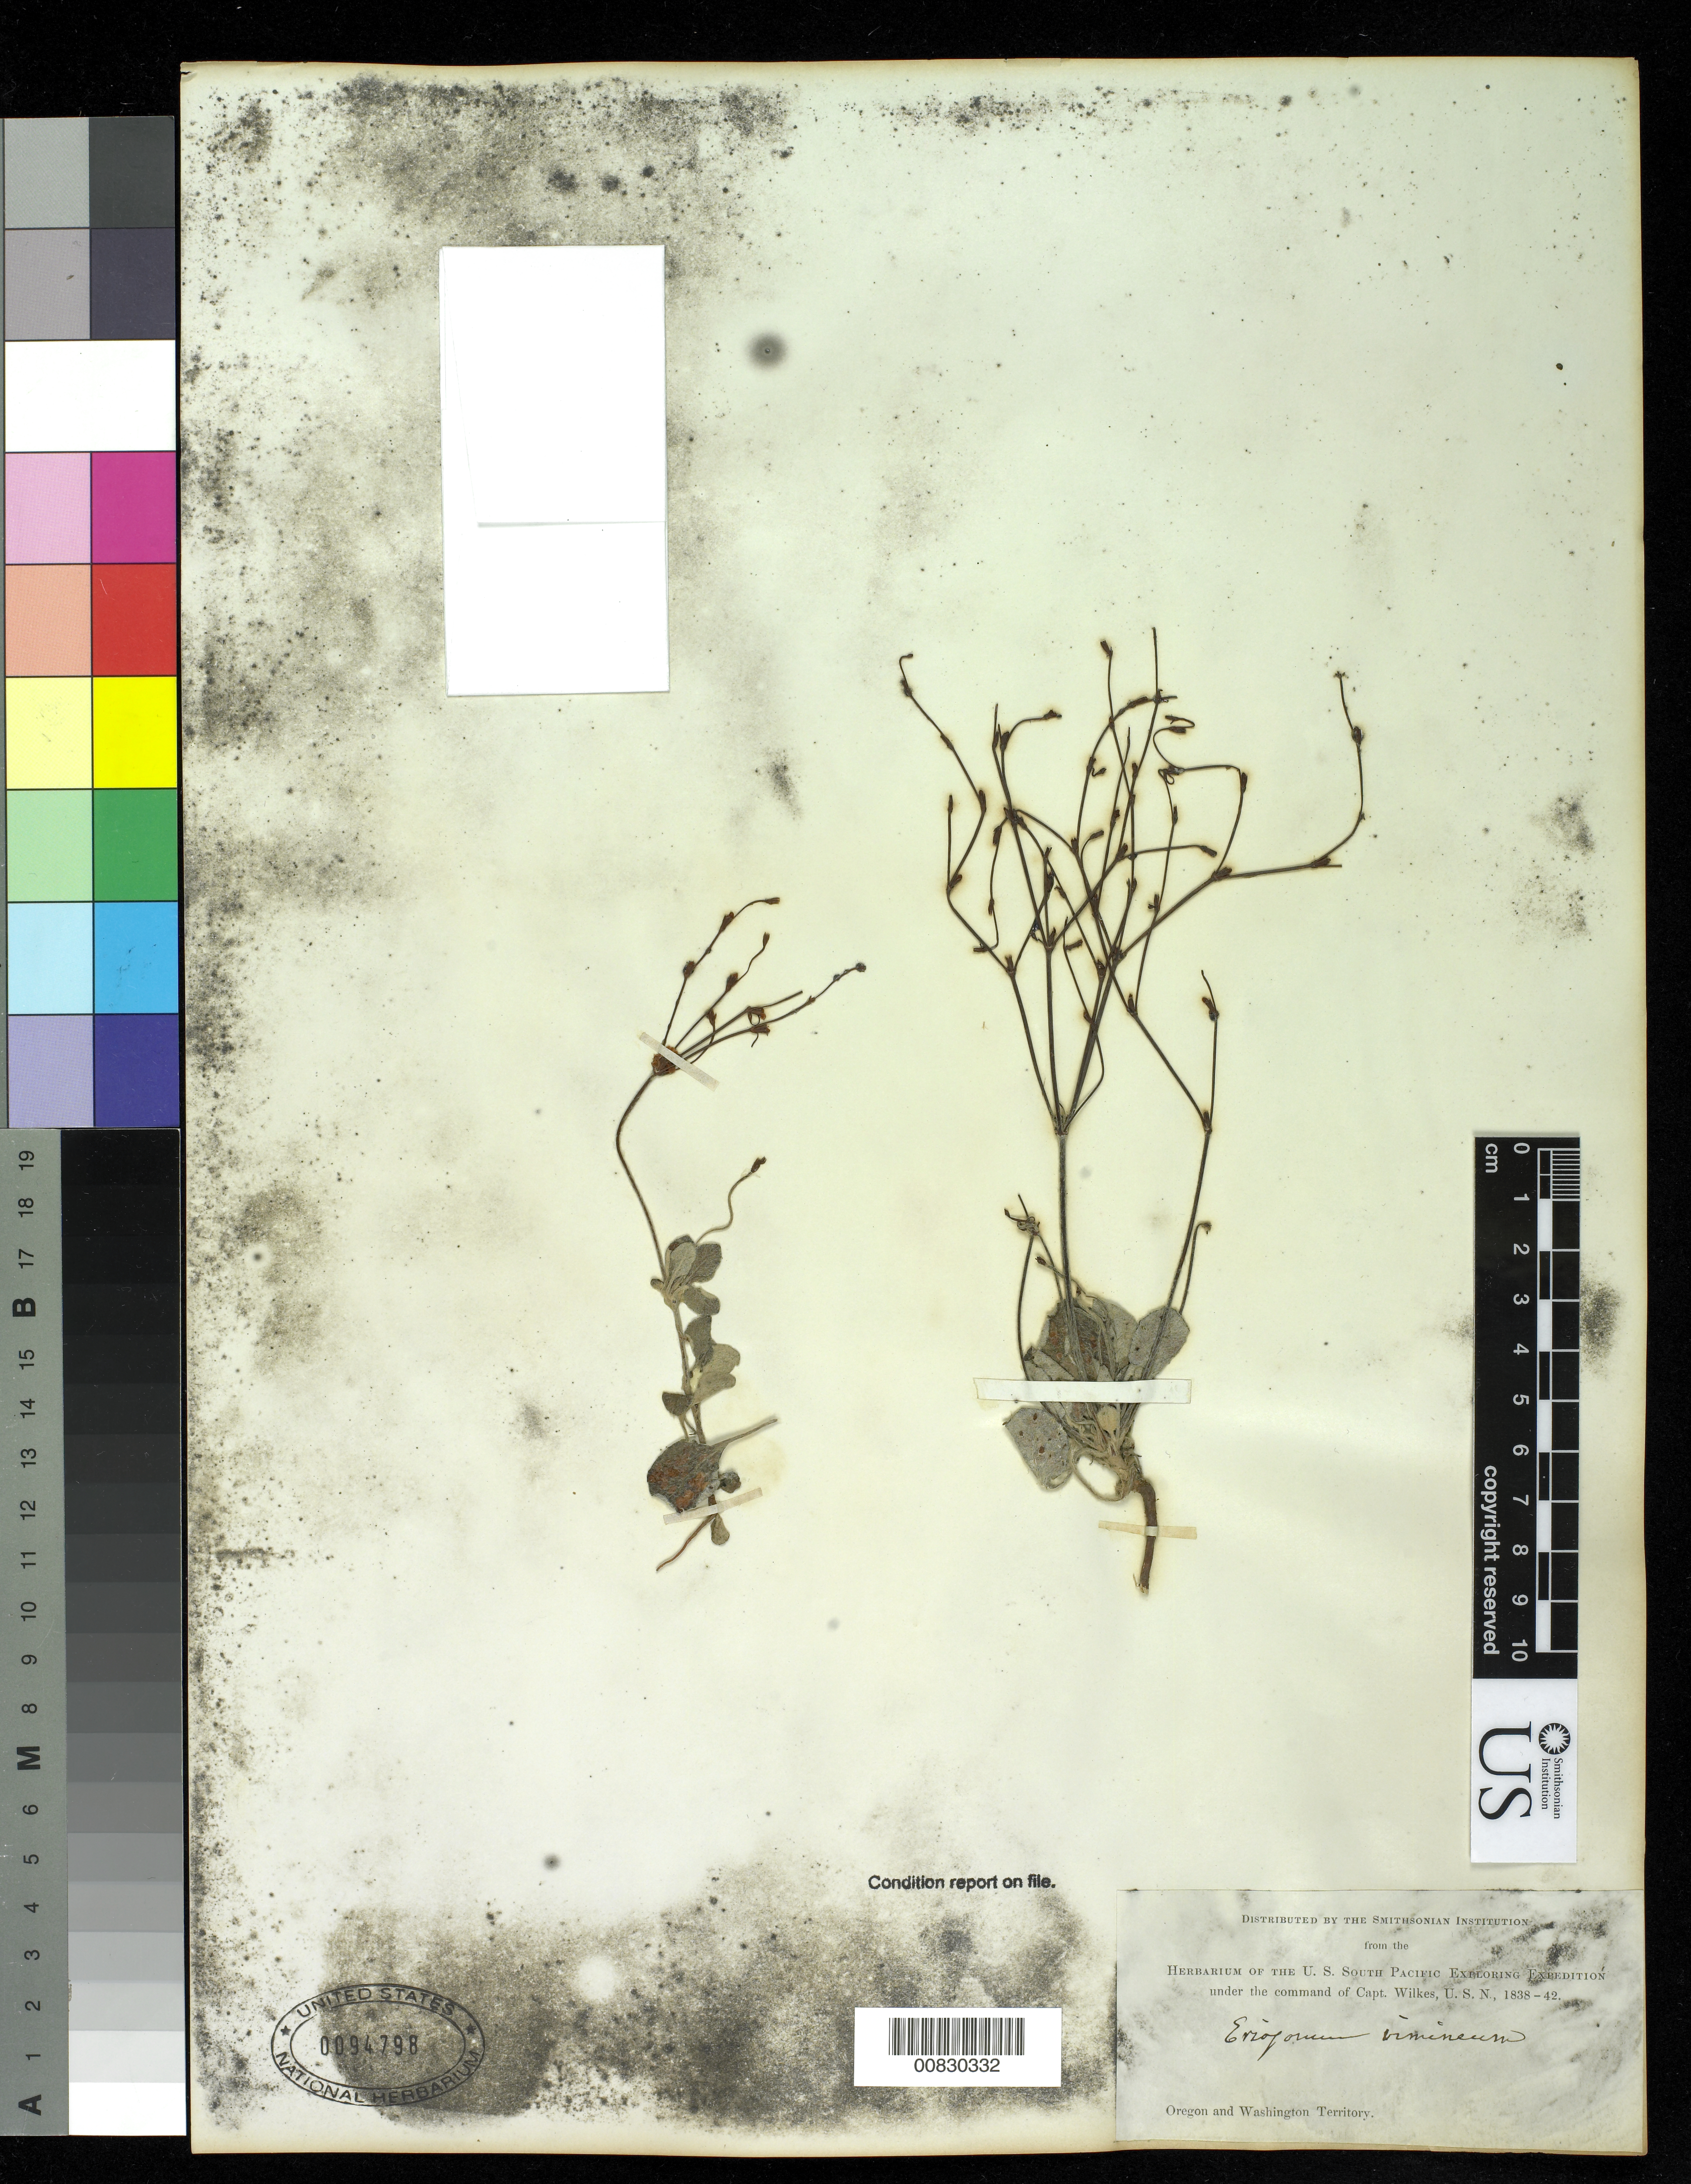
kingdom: Plantae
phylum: Tracheophyta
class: Magnoliopsida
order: Caryophyllales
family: Polygonaceae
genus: Eriogonum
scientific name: Eriogonum vimineum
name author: Douglas ex Benth.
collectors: Wilkes Explor. Exped.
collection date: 1838/1842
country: United States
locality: Oregon and Washington Territory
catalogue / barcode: US 94798